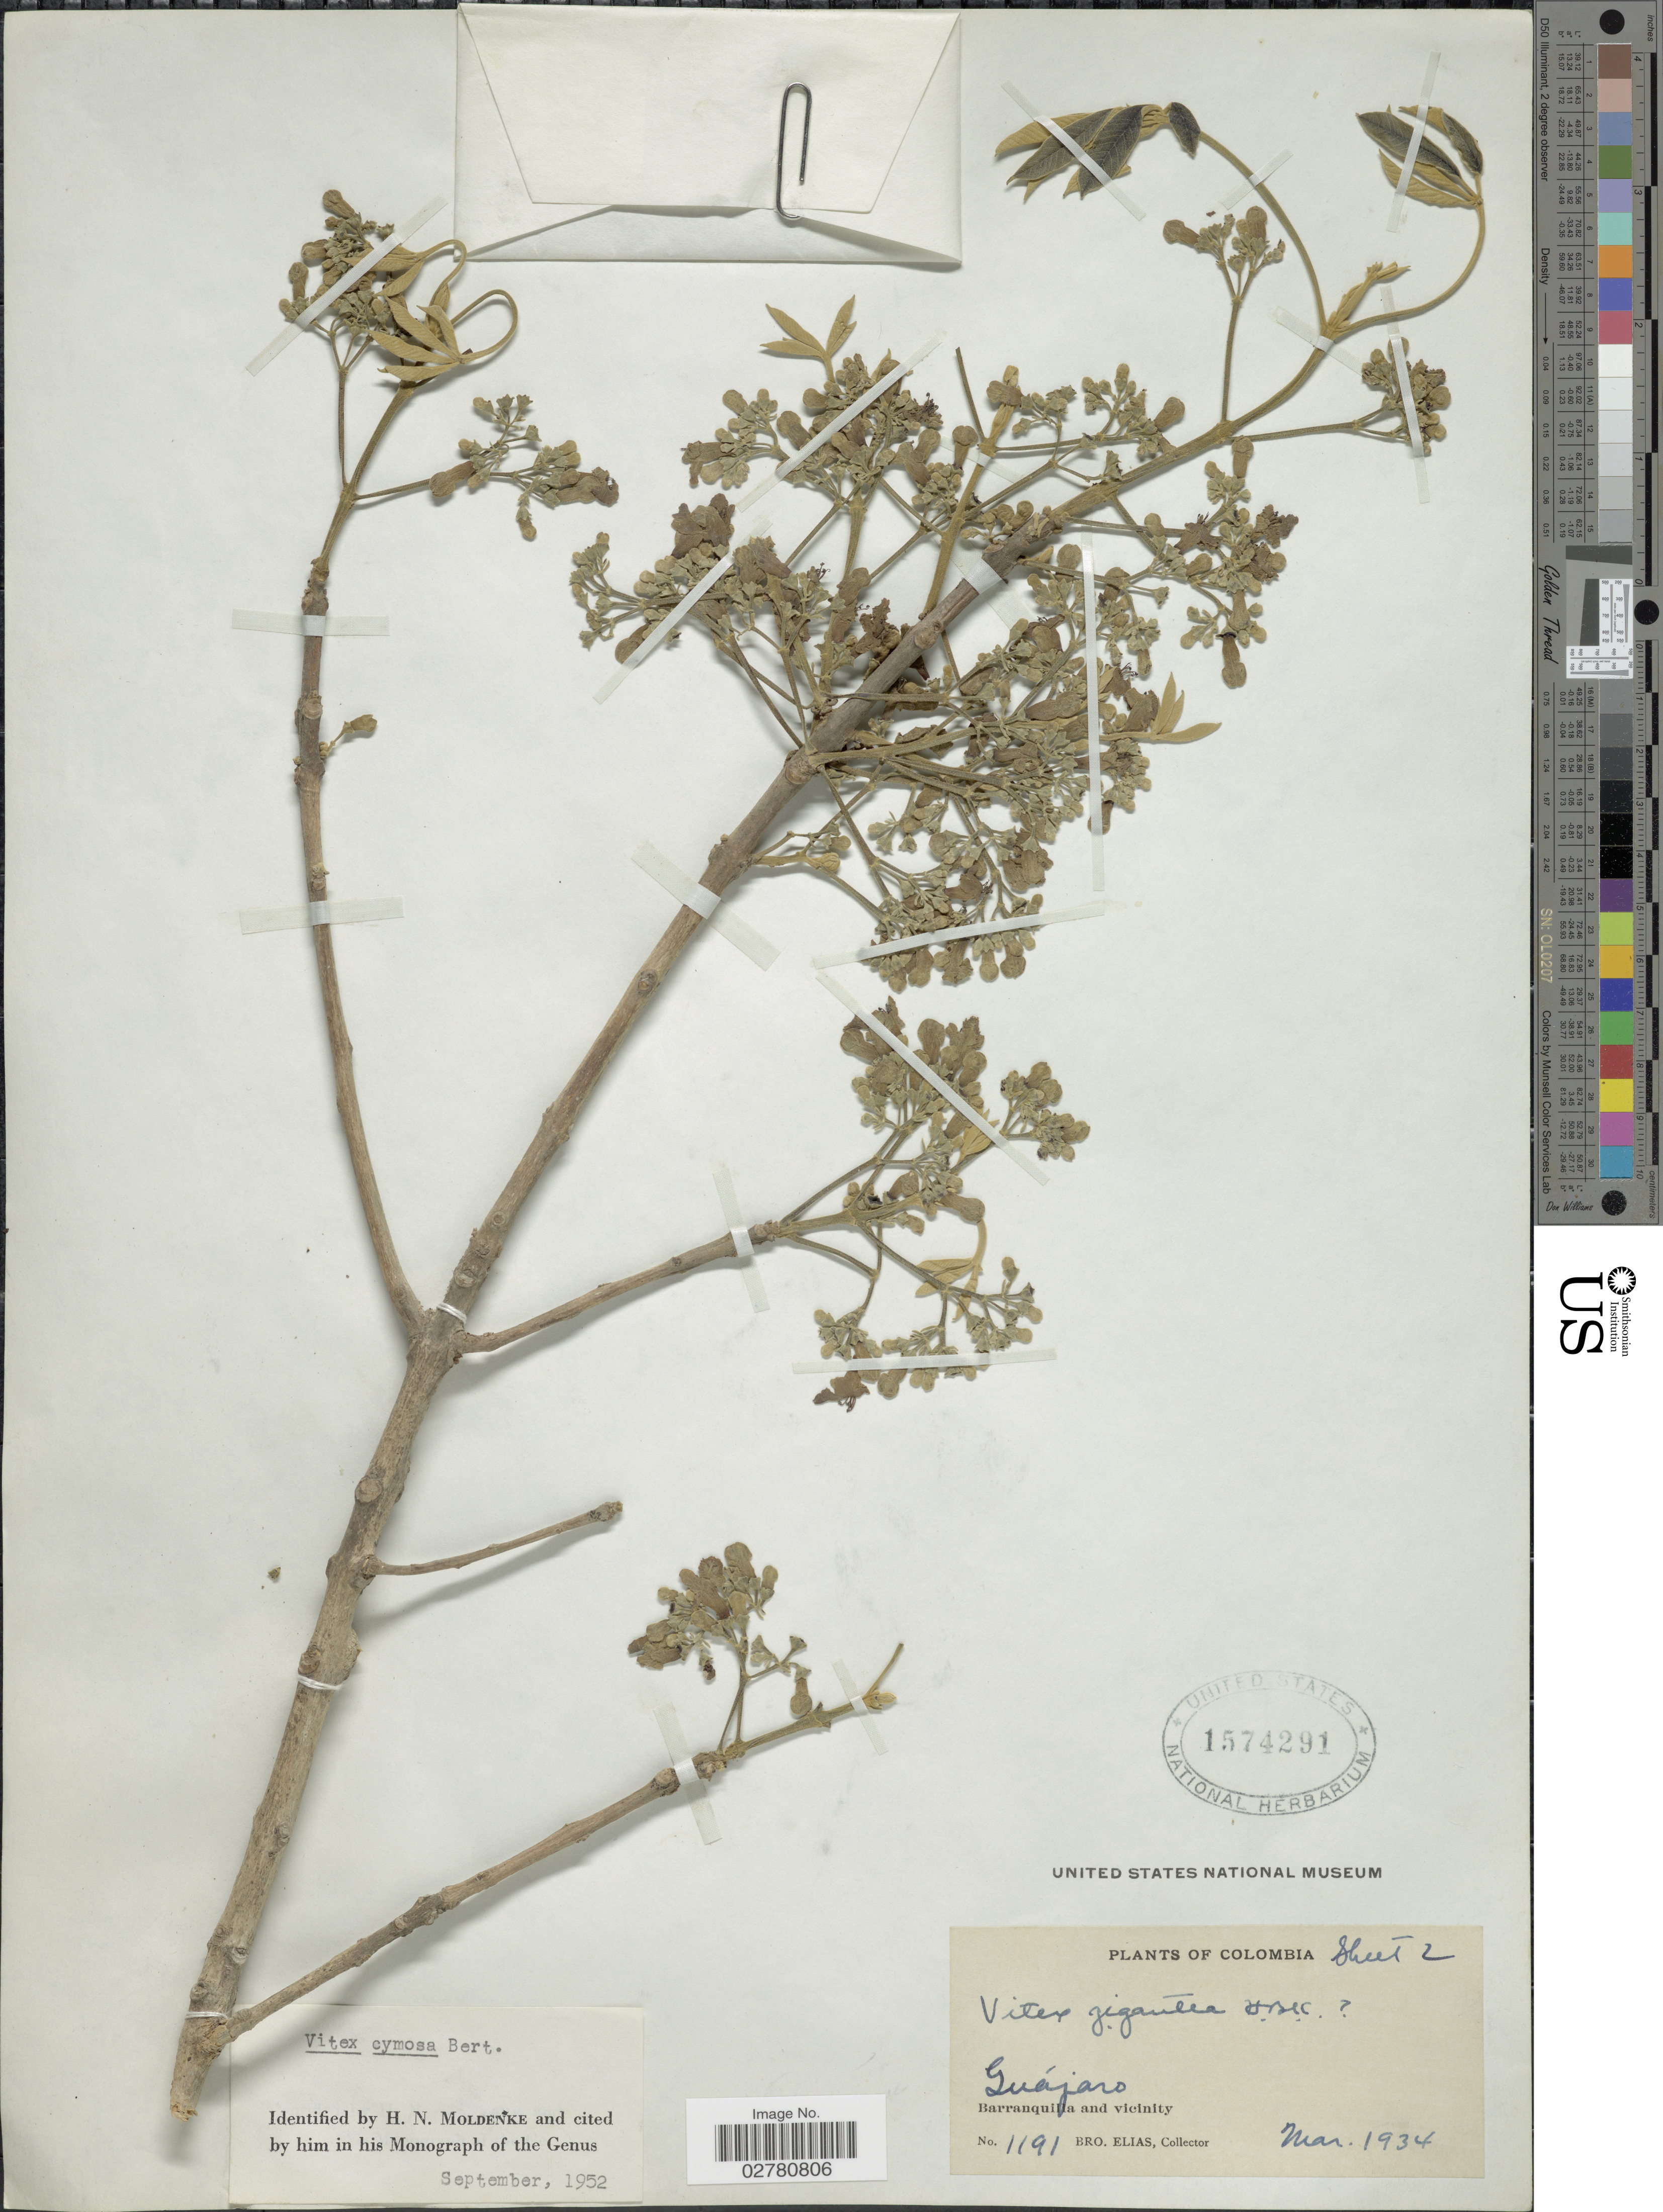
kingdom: Plantae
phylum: Tracheophyta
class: Magnoliopsida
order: Lamiales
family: Lamiaceae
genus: Vitex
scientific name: Vitex cymosa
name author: Bertero ex Spreng.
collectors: Bro. Elias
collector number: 1191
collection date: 1934-03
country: Colombia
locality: Guajaro. Barranquilla and vicinity.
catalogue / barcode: US 1574291